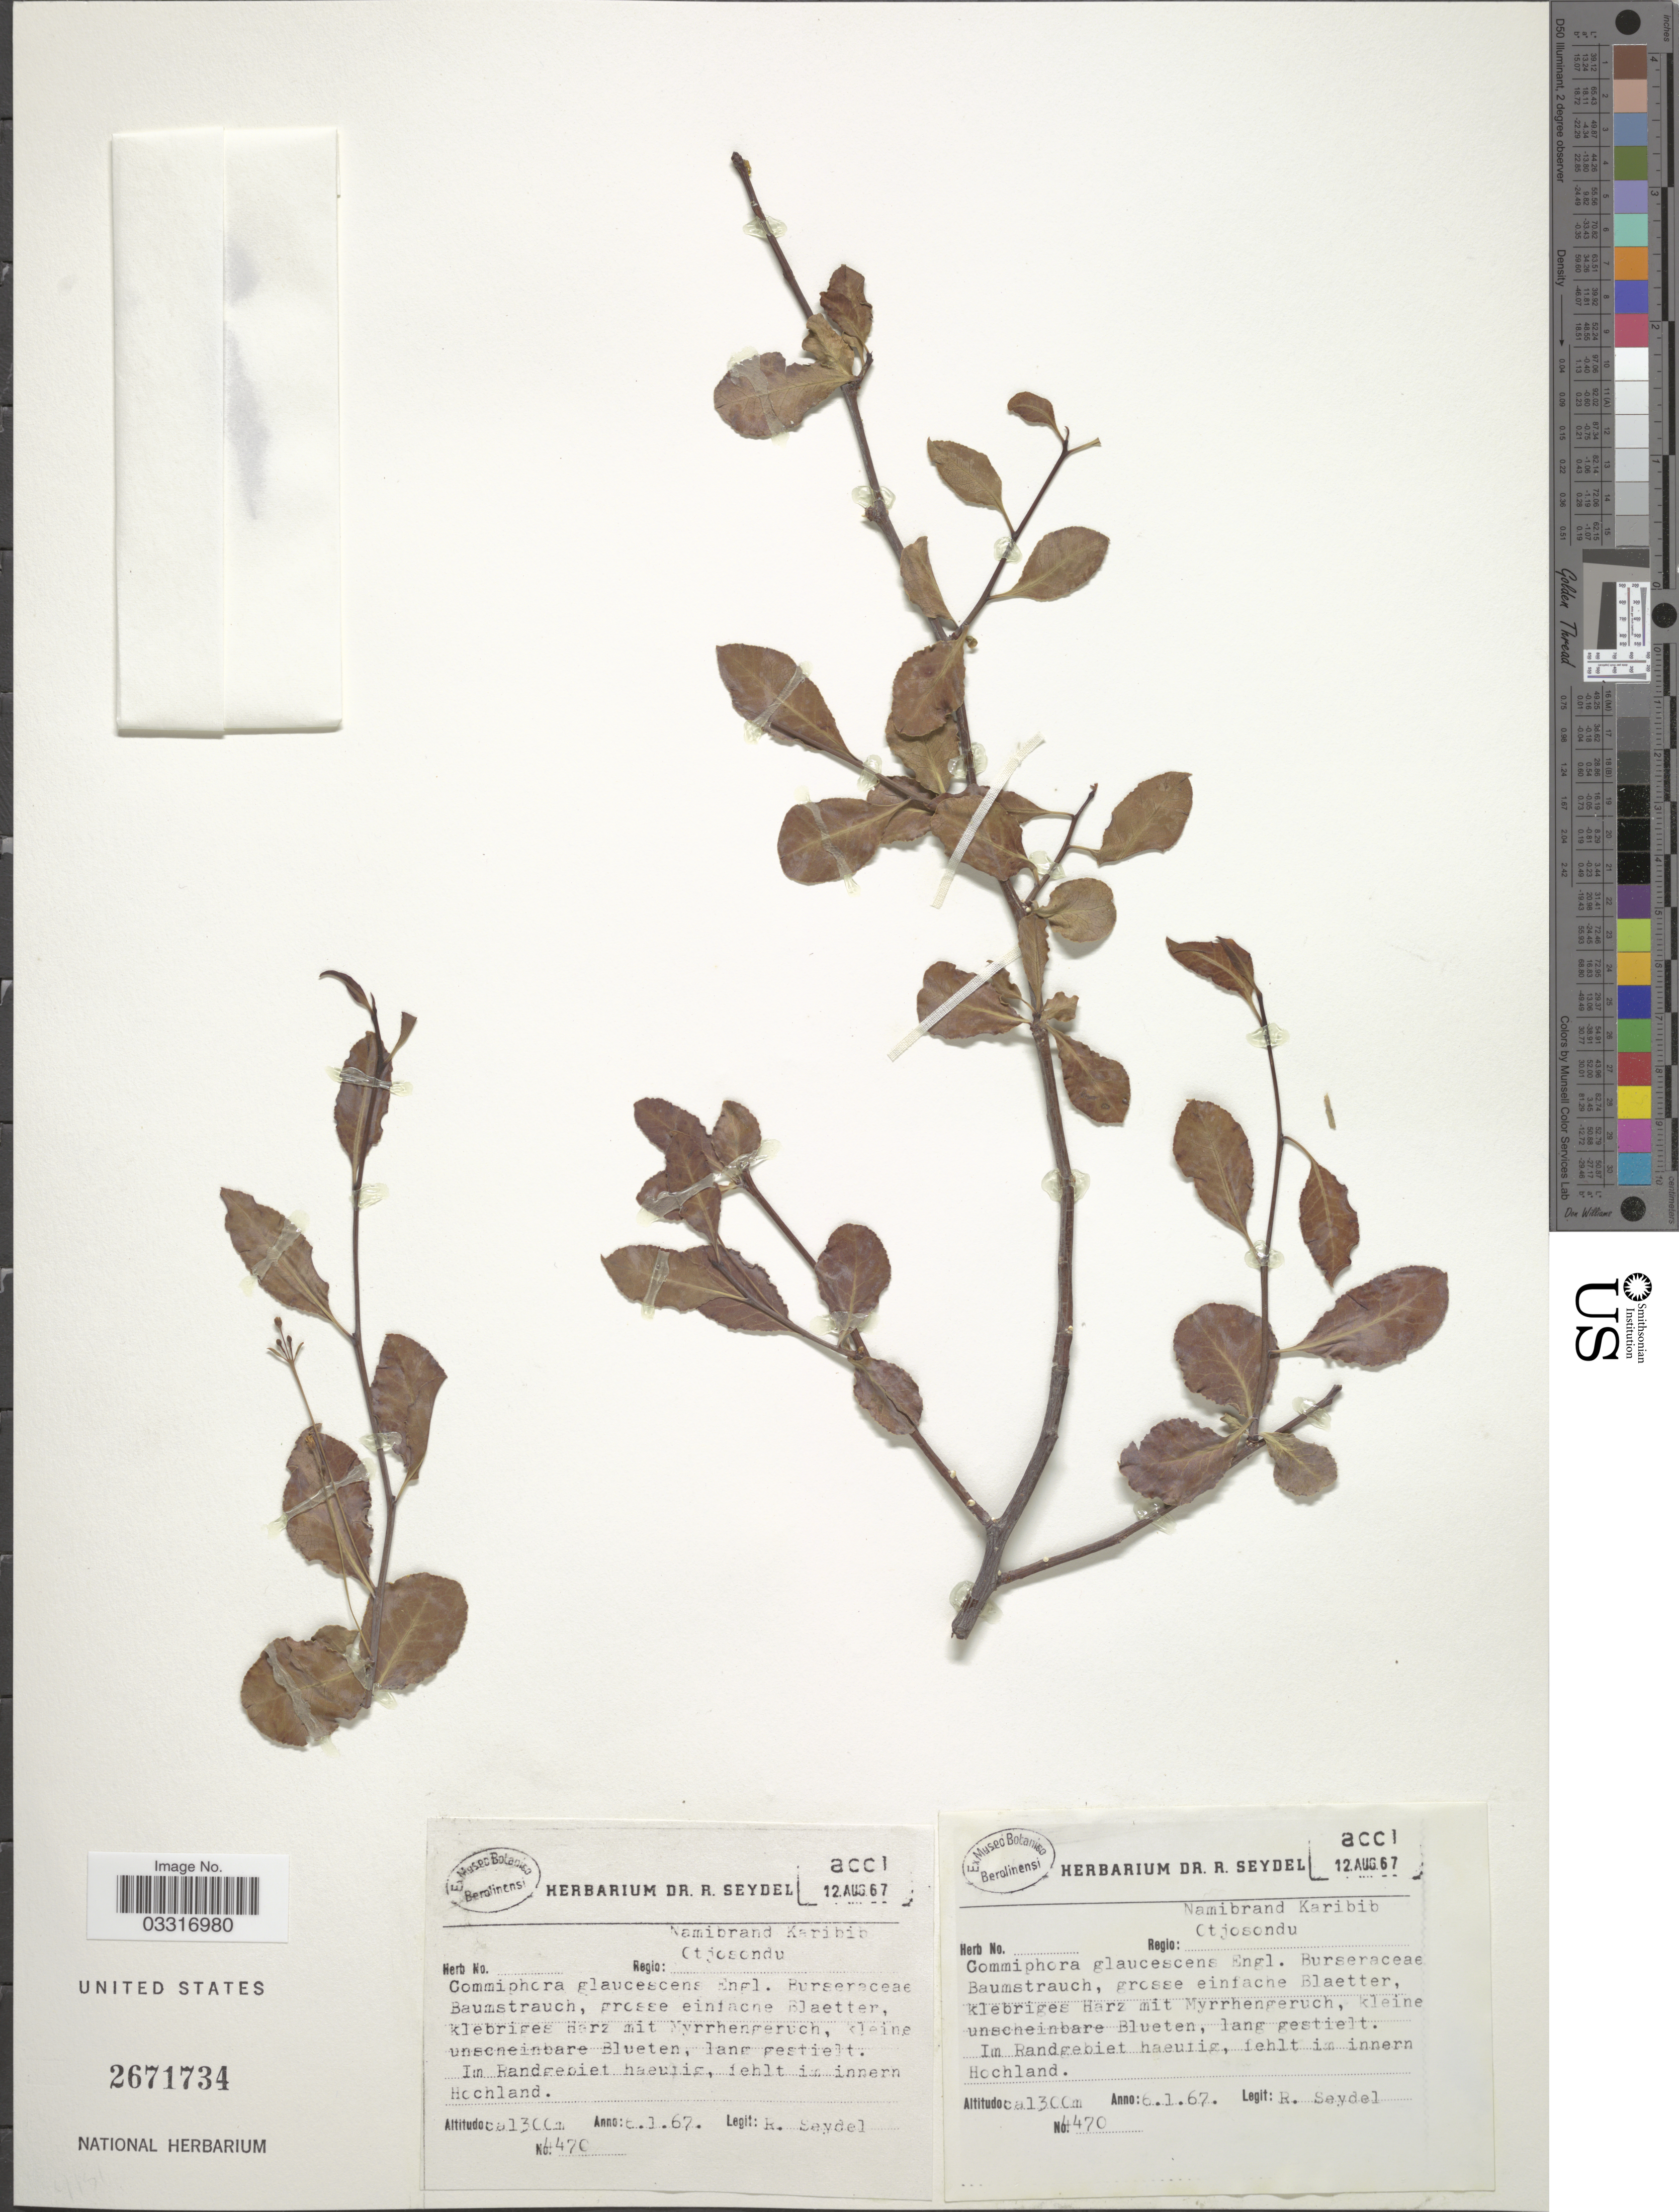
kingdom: Plantae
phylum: Tracheophyta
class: Magnoliopsida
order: Sapindales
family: Burseraceae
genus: Commiphora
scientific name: Commiphora glaucescens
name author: Engl.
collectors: R. Seydel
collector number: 4470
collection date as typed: Transcribed d/m/y: 6/1/67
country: Namibia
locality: Regio: Namibrand Karibib Otjosondu. Im Randgebiet haeufig, fehlt in innern Hochland.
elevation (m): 1300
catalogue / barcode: US 2671734